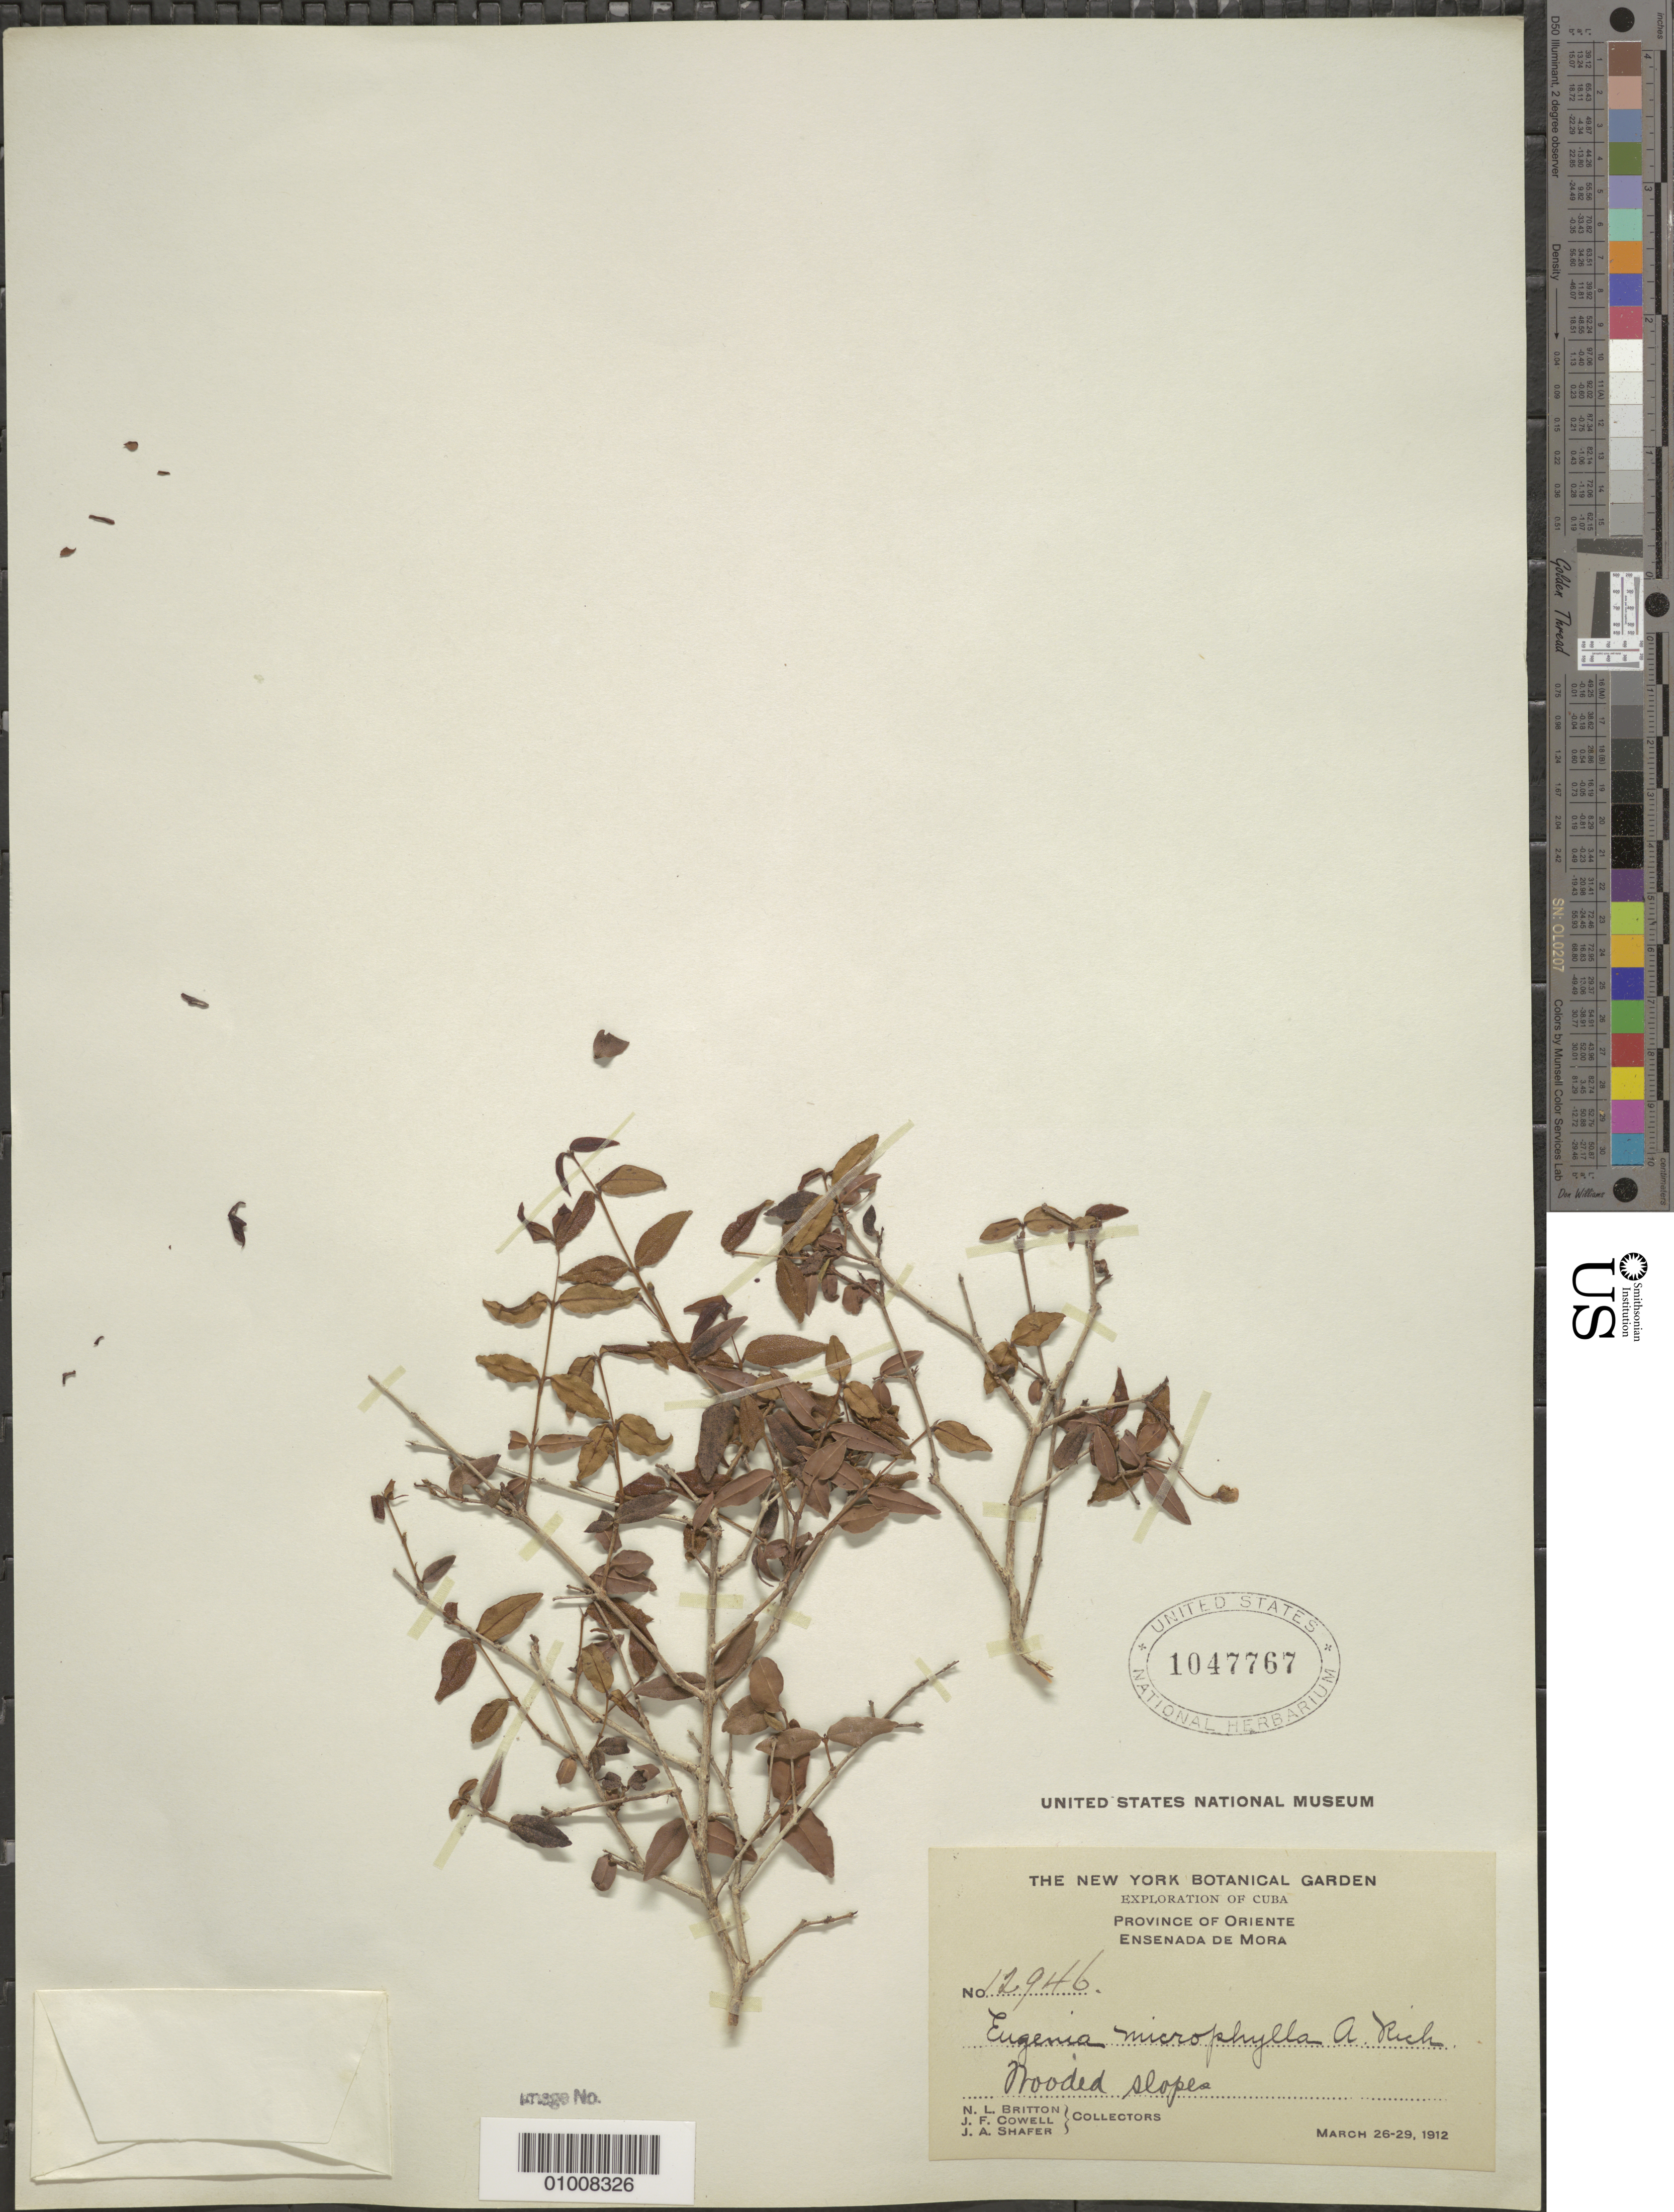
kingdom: Plantae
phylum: Tracheophyta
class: Magnoliopsida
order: Myrtales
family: Myrtaceae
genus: Eugenia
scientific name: Eugenia microphylla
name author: Abel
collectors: N. Britton, J. F. Cowell & J. A. Shafer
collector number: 12946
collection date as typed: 26 Mar 1912 to 29 Mar 1912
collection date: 1912-03-26/1912-03-29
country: Cuba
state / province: Oriente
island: Cuba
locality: Ensenada de Mora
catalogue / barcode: US 1047767